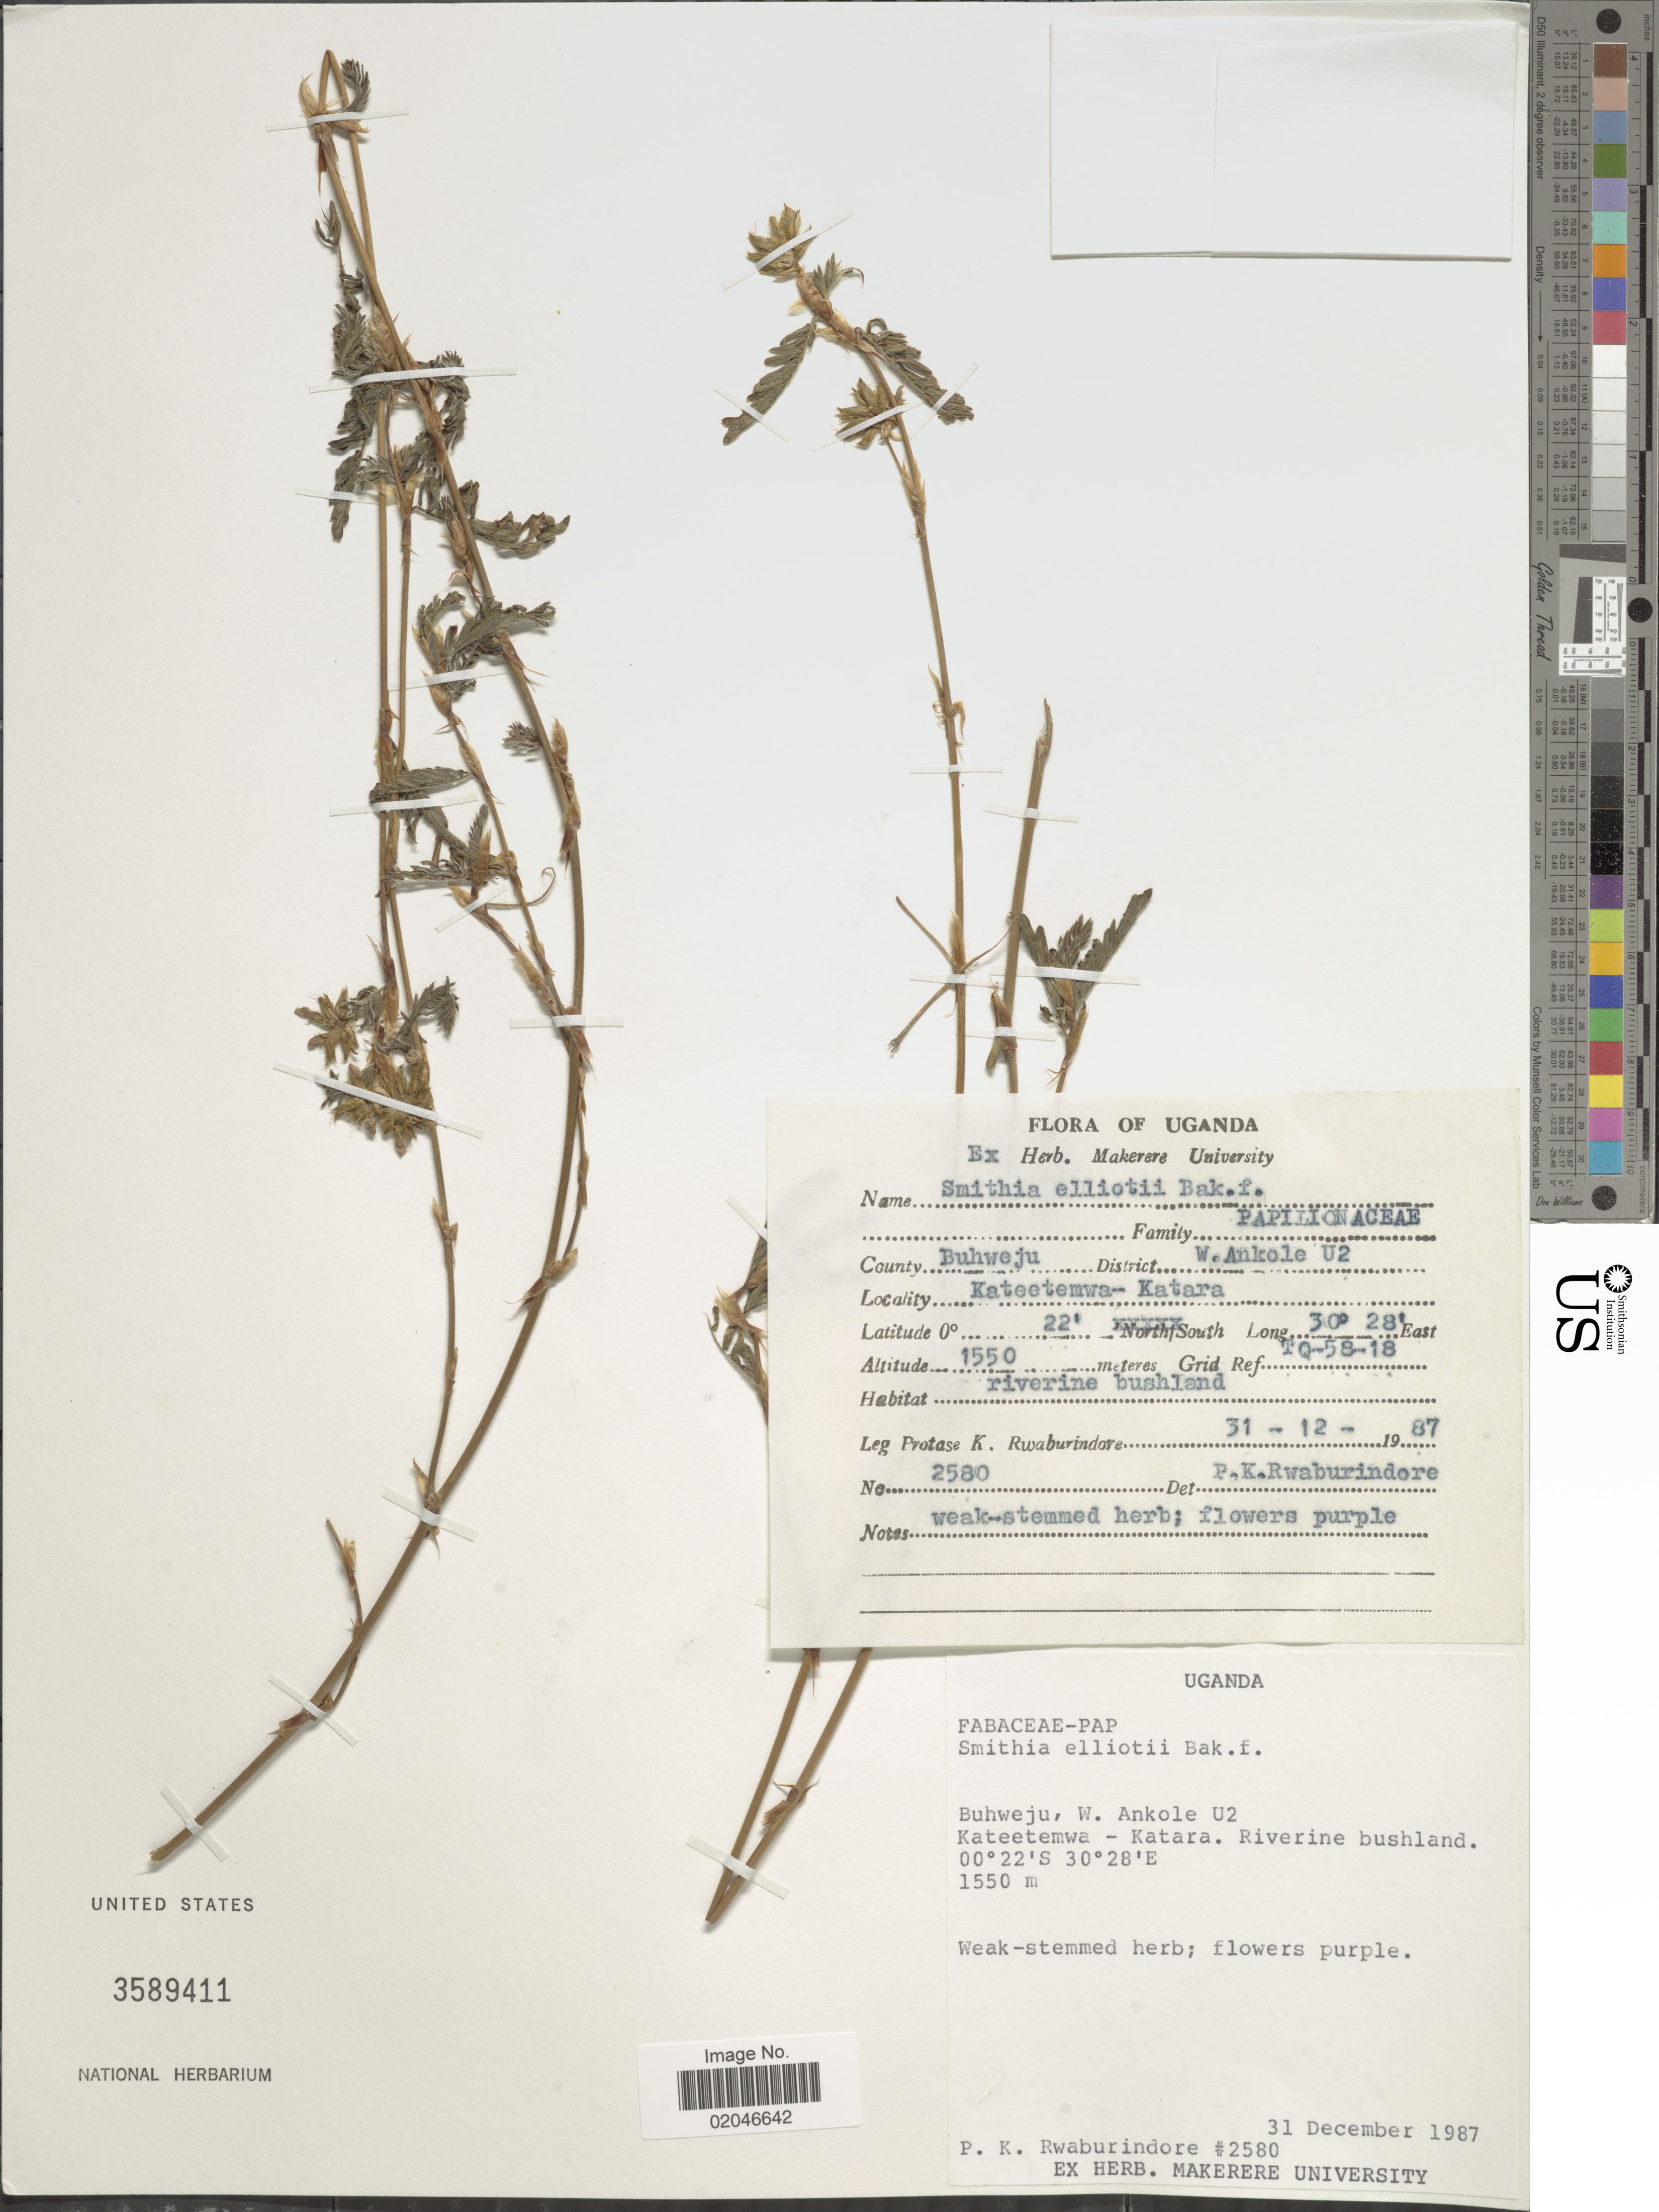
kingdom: Plantae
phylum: Tracheophyta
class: Magnoliopsida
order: Fabales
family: Fabaceae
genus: Smithia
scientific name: Smithia elliotii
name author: Baker f.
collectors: P. Rwaburindore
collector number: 2580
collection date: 1987-12-31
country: Uganda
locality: Buhweju, W. Ankole U2, Kateetemwa - Katara. Riverine bushland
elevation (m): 1550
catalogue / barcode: US 3589411